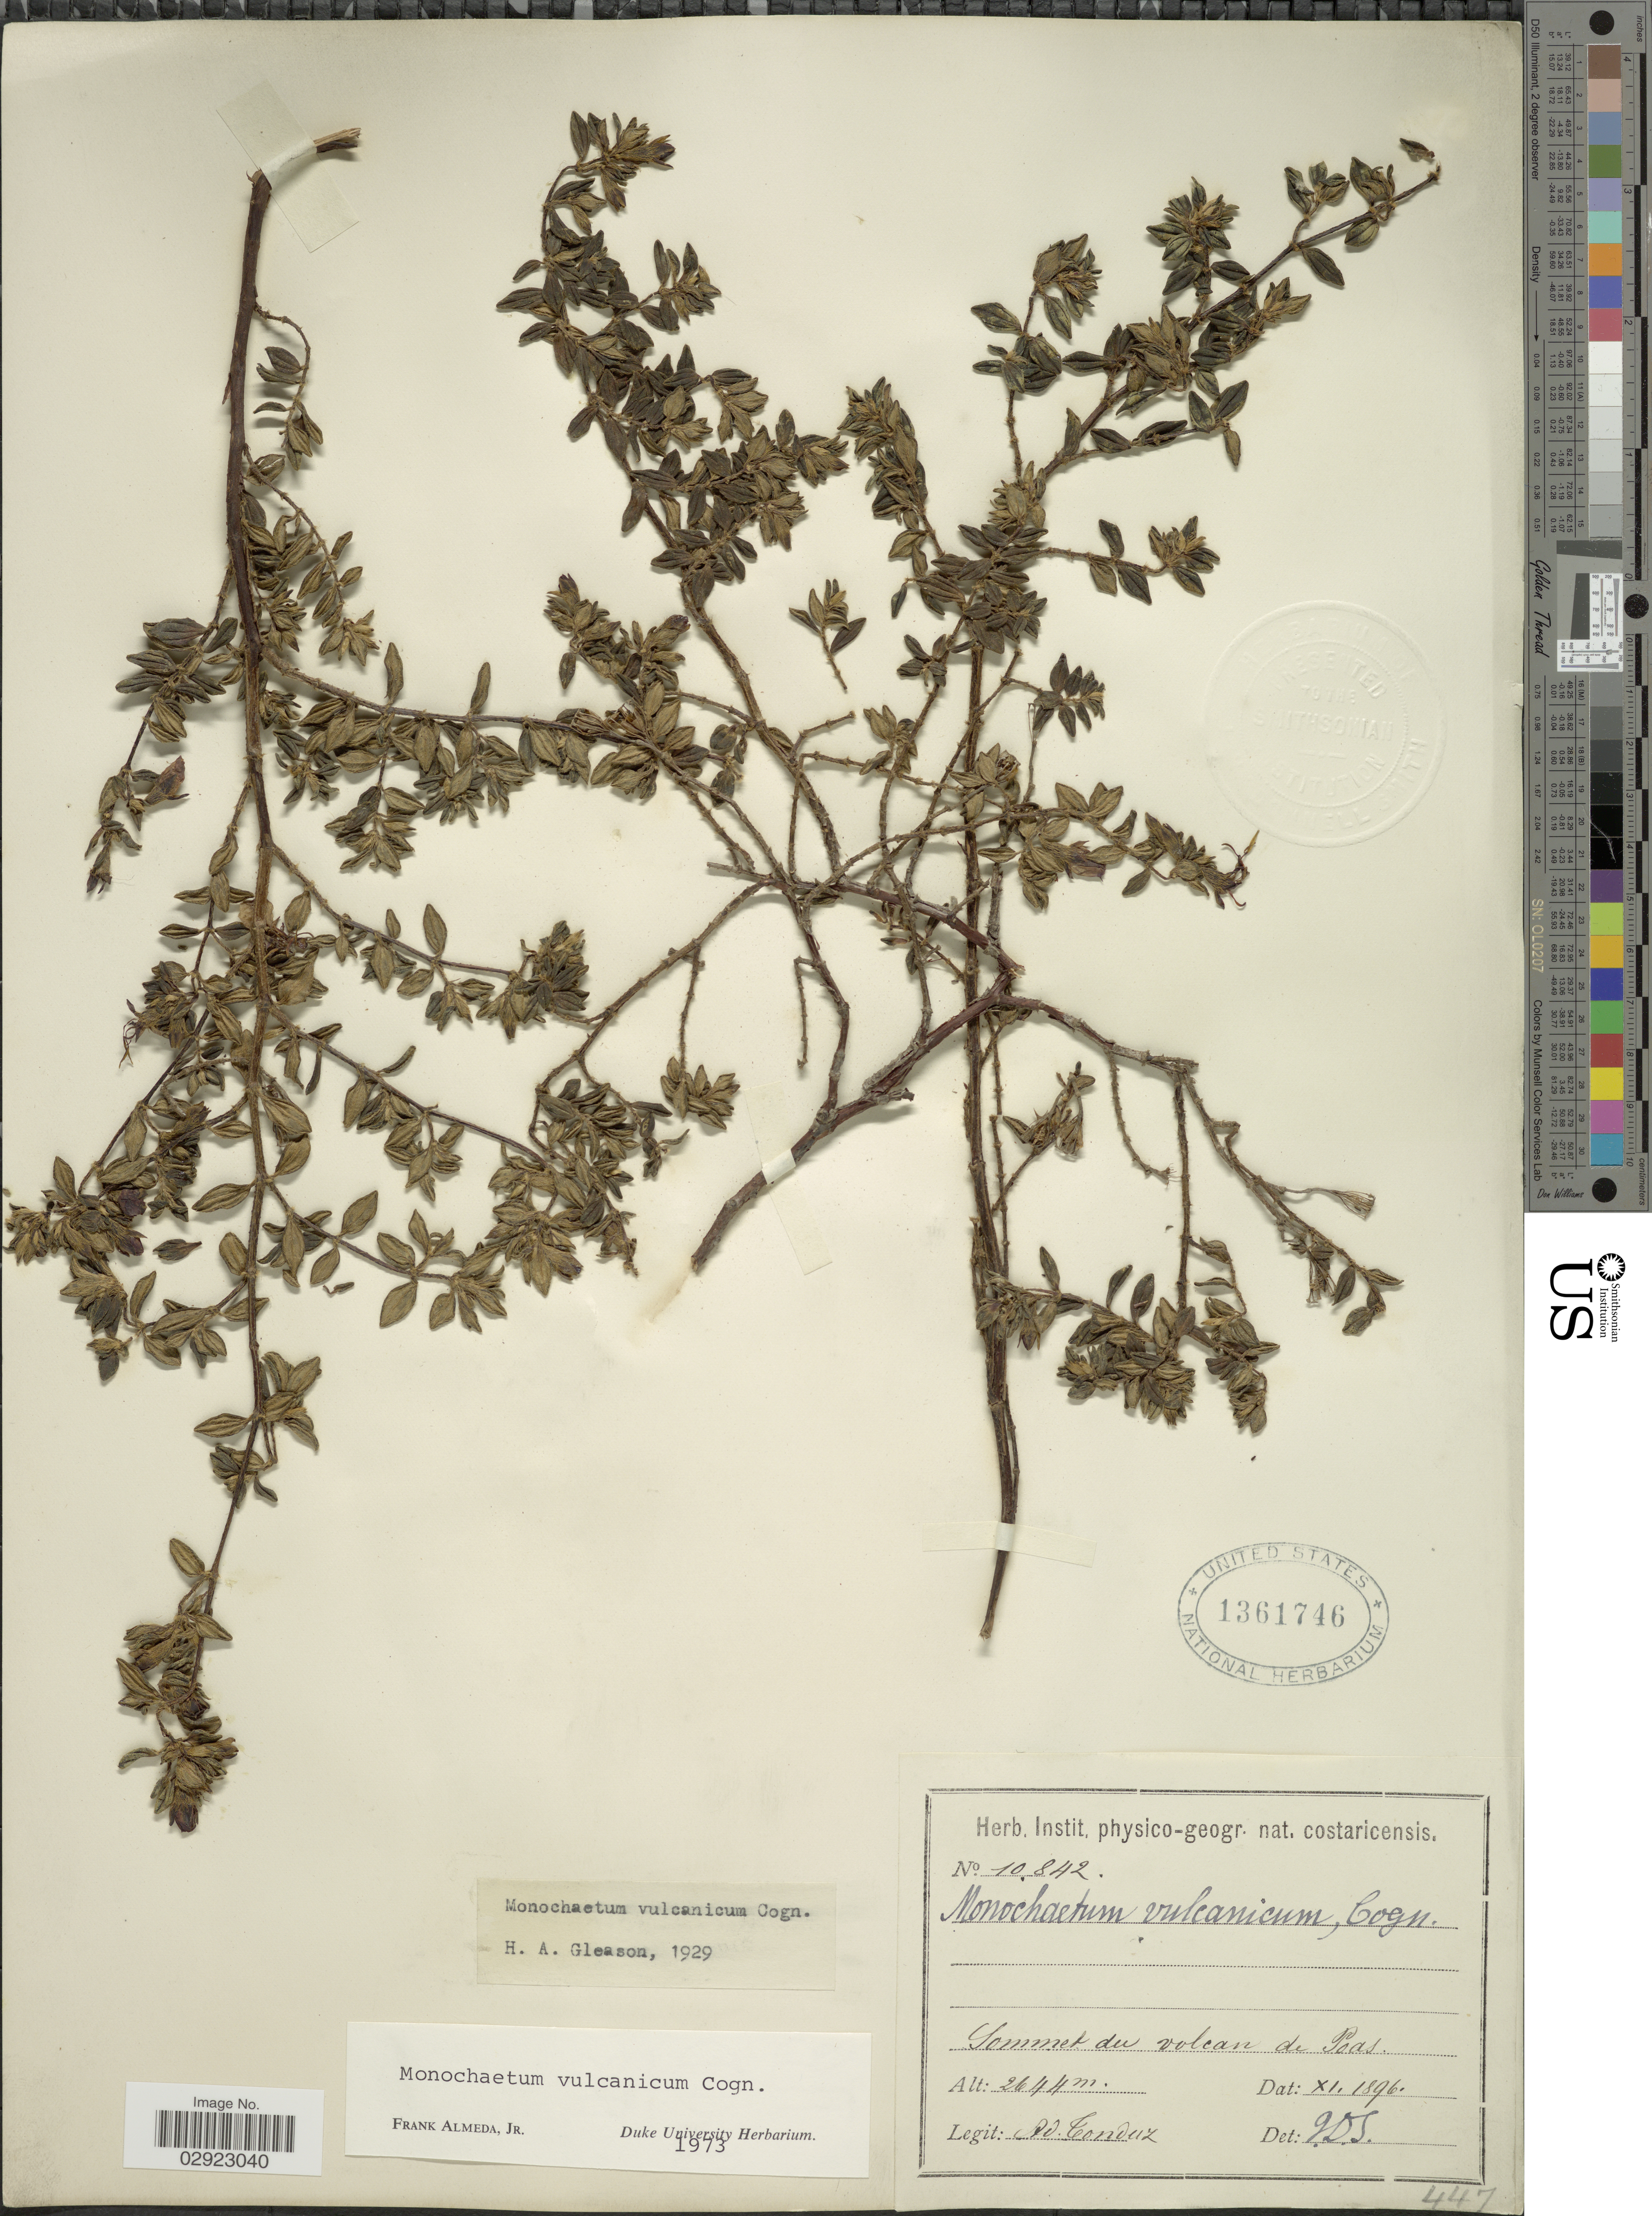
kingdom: Plantae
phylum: Tracheophyta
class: Magnoliopsida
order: Myrtales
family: Melastomataceae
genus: Monochaetum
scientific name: Monochaetum vulcanicum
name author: Cogn.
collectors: A. Tonduz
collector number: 10842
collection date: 1896-11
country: Costa Rica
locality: Sommet du volcan de Poas.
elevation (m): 2644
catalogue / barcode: US 1361746